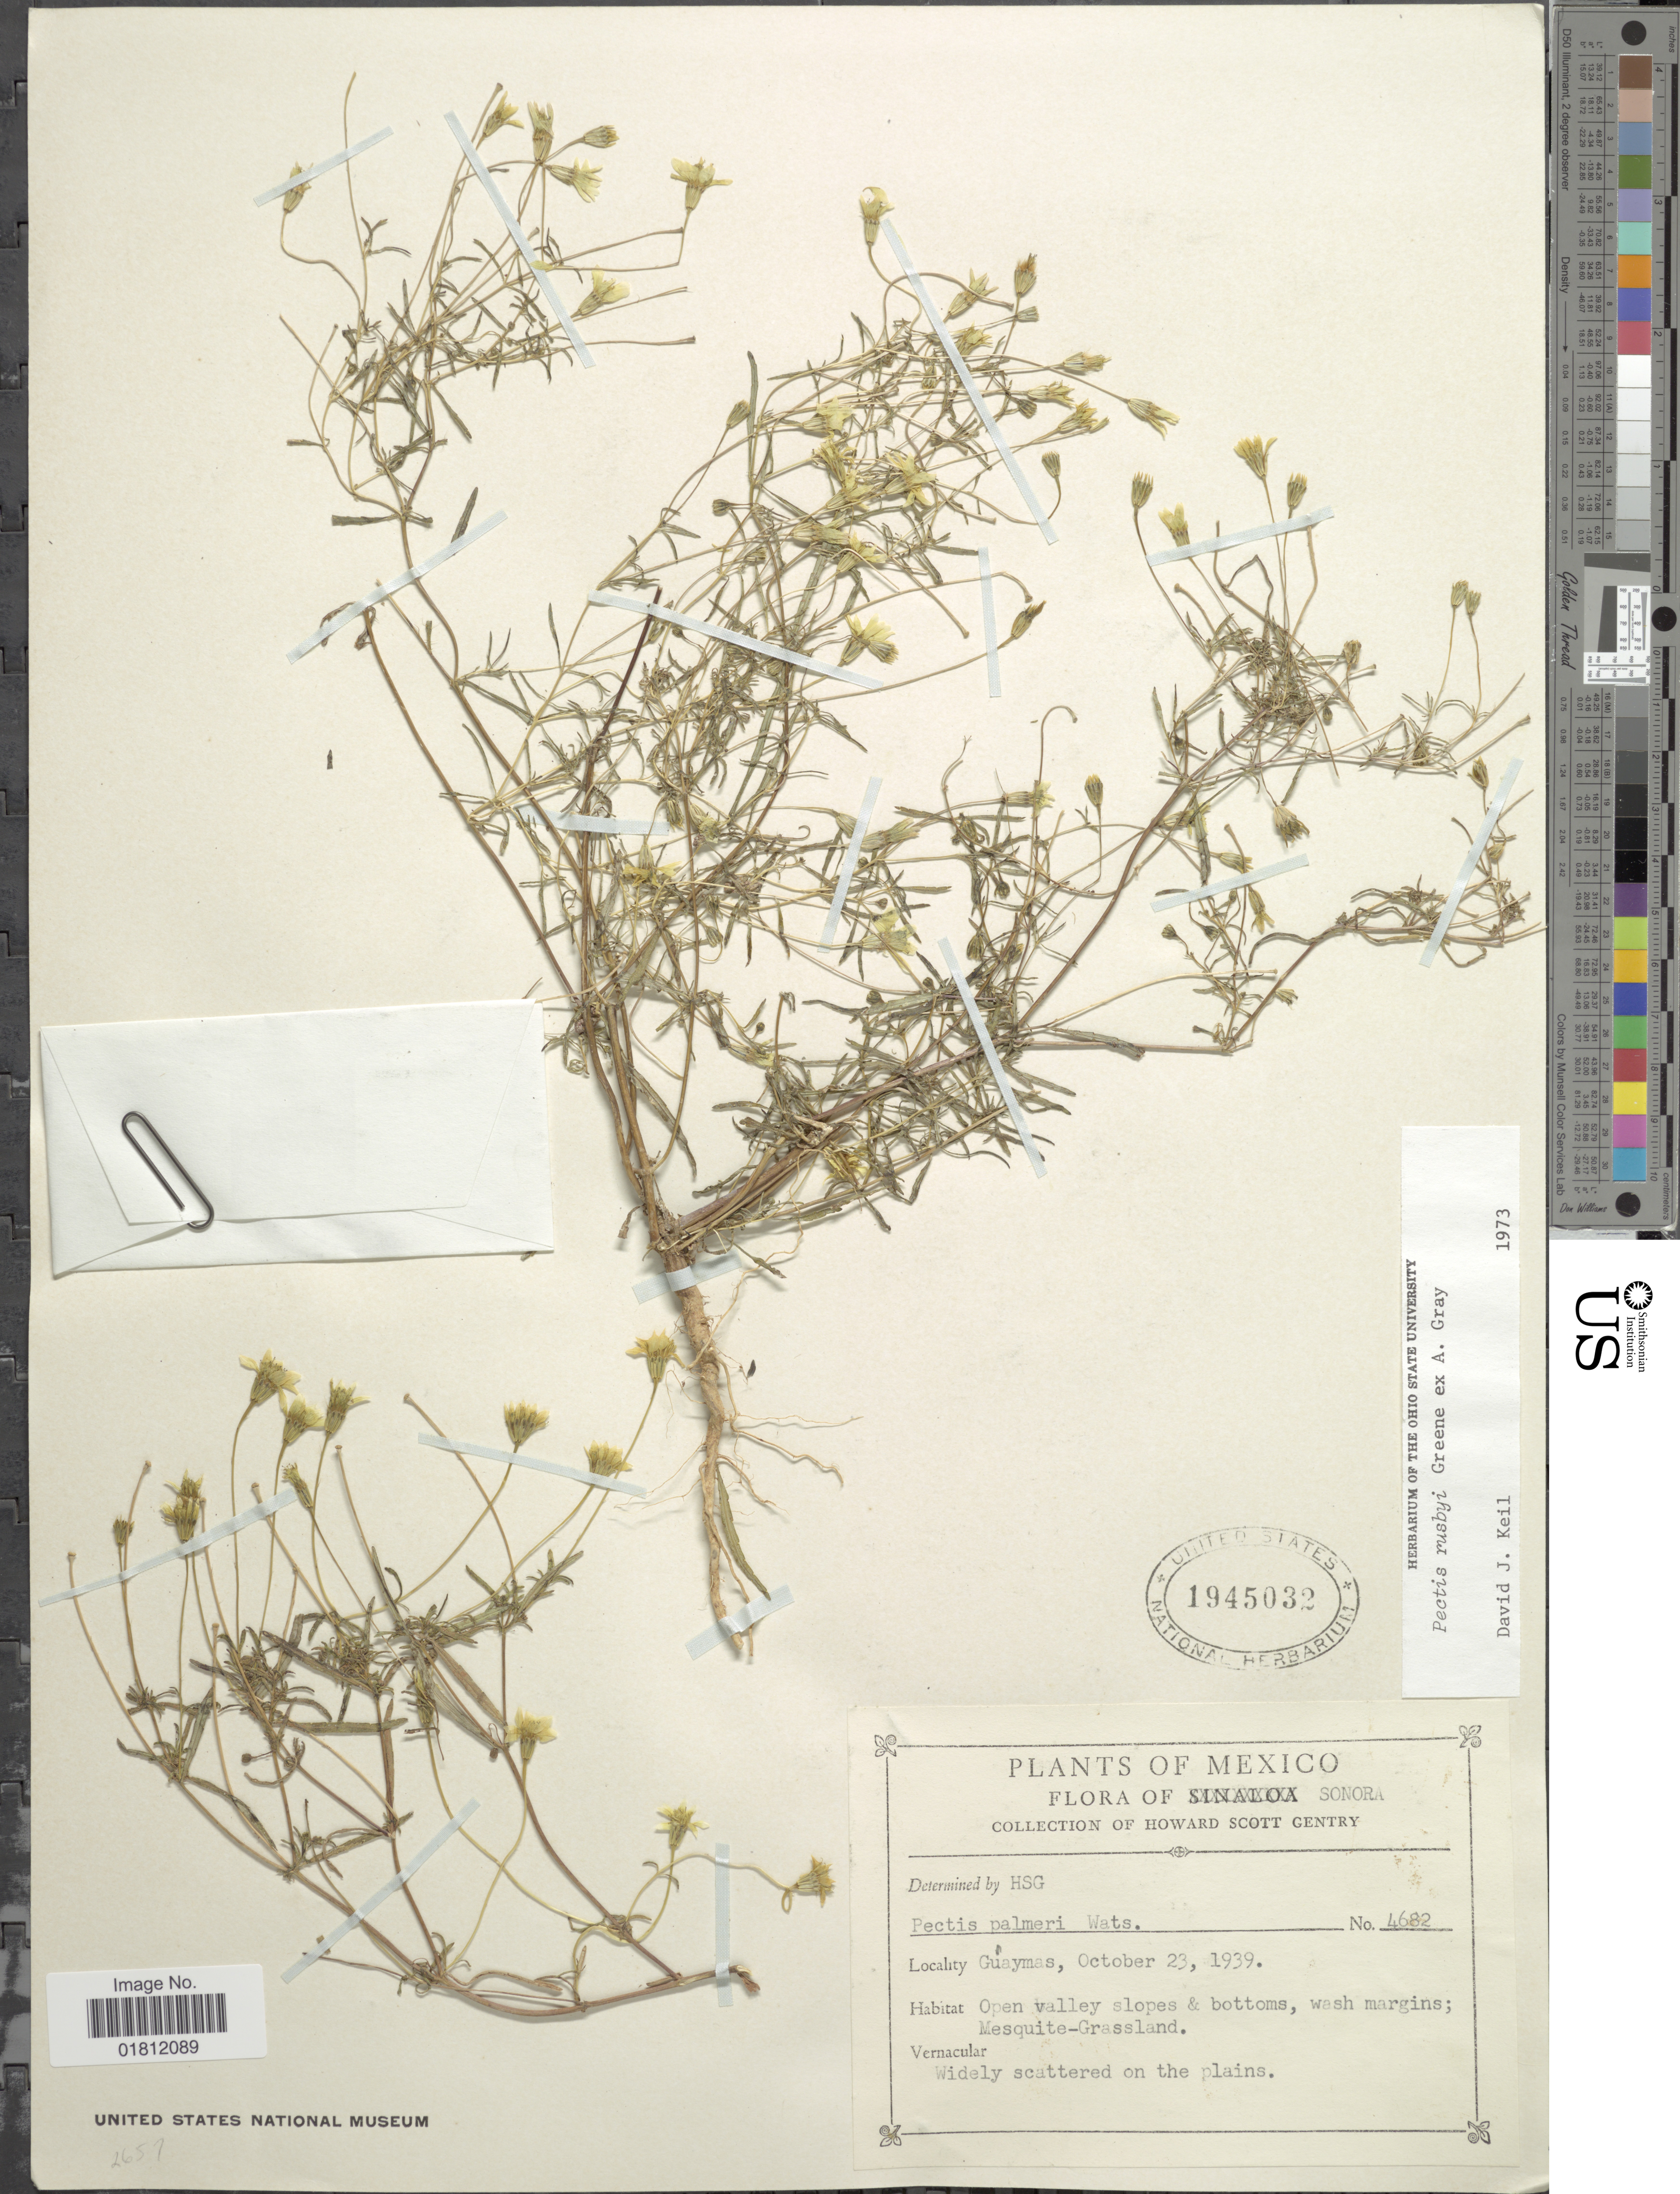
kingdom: Plantae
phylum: Tracheophyta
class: Magnoliopsida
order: Asterales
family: Asteraceae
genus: Pectis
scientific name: Pectis rusbyi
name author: Greene ex A. Gray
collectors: H. S. Gentry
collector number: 4682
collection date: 1939-10-23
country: Mexico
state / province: Sonora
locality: Sonora. Guaymas.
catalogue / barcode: US 1945032